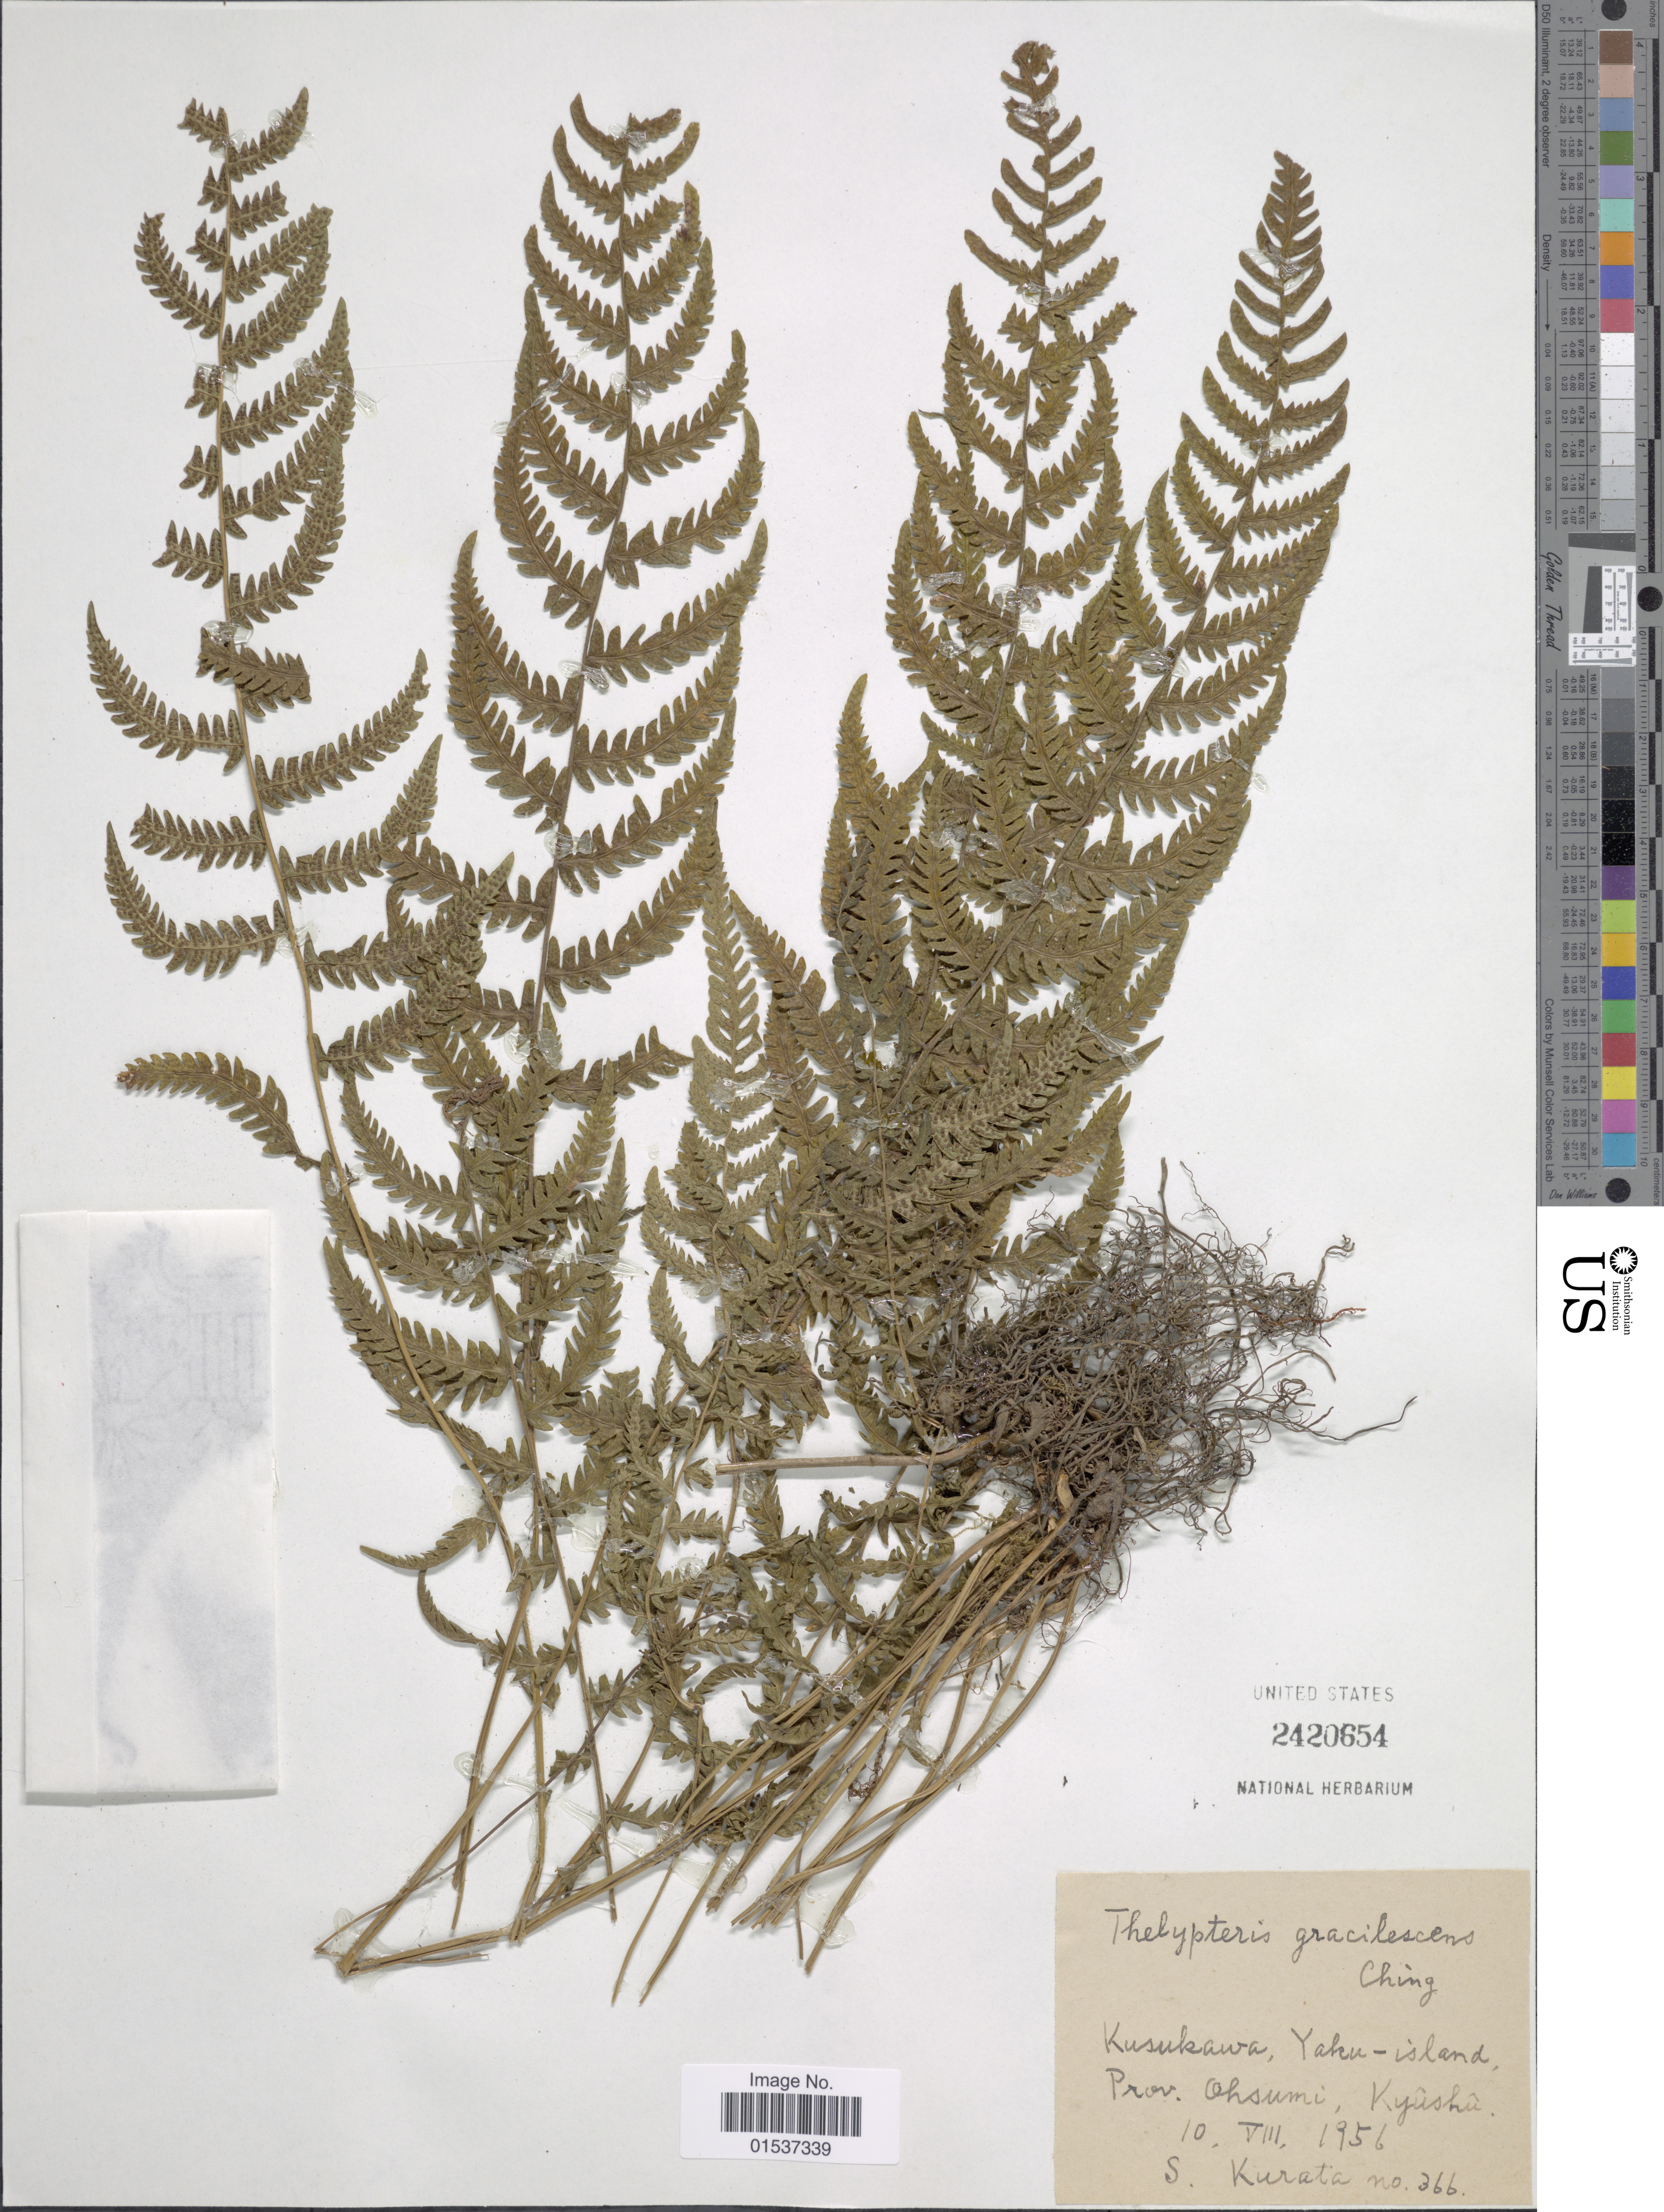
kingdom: Plantae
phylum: Tracheophyta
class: Polypodiopsida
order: Polypodiales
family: Thelypteridaceae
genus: Metathelypteris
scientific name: Metathelypteris gracilescens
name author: (Blume) Ching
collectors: Sa. Kurata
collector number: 366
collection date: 1956-08-10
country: Japan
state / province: Kagosima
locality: Kusukawa, Yaku-island, Prov. Ohsumi, Kyushu.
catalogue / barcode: US 2420654